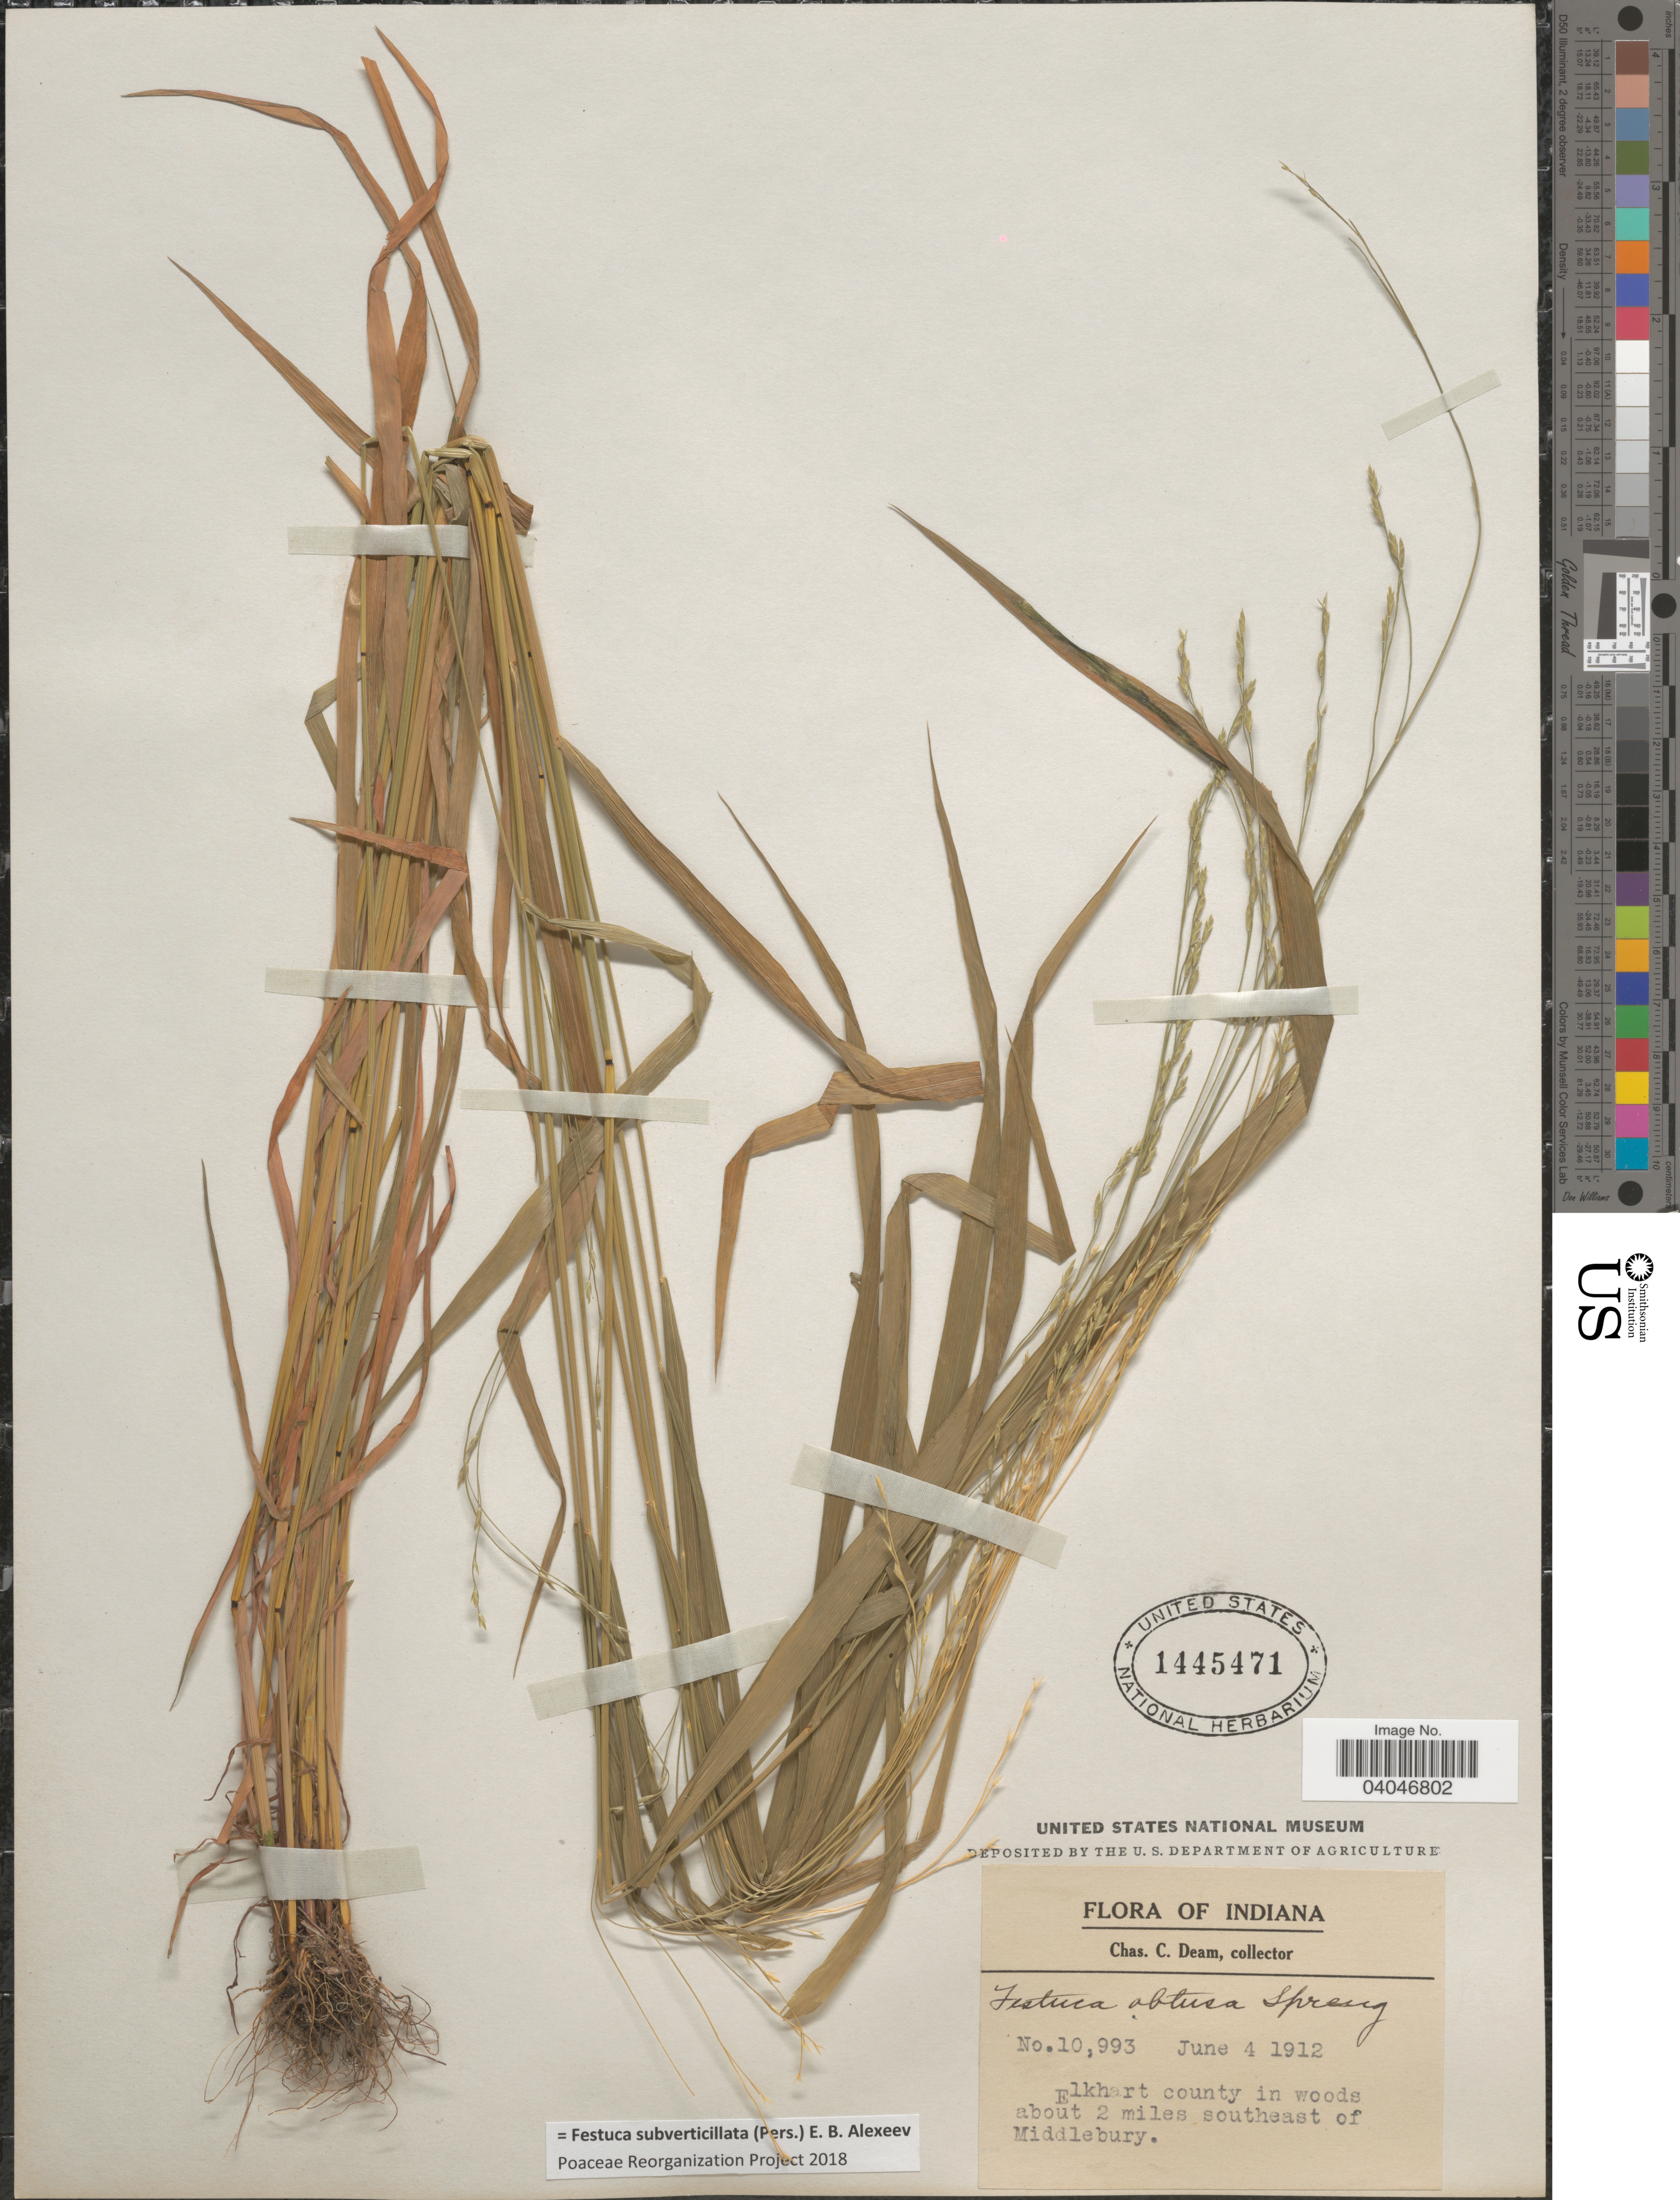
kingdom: Plantae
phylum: Tracheophyta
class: Liliopsida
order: Poales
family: Poaceae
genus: Festuca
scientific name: Festuca subverticillata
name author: (Pers.) E.B. Alexeev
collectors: C. C. Deam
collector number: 10993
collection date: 1912-06-04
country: United States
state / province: Indiana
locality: Elkhart county in woods about 2 miles southeast of Middlebury.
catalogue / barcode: US 1445471